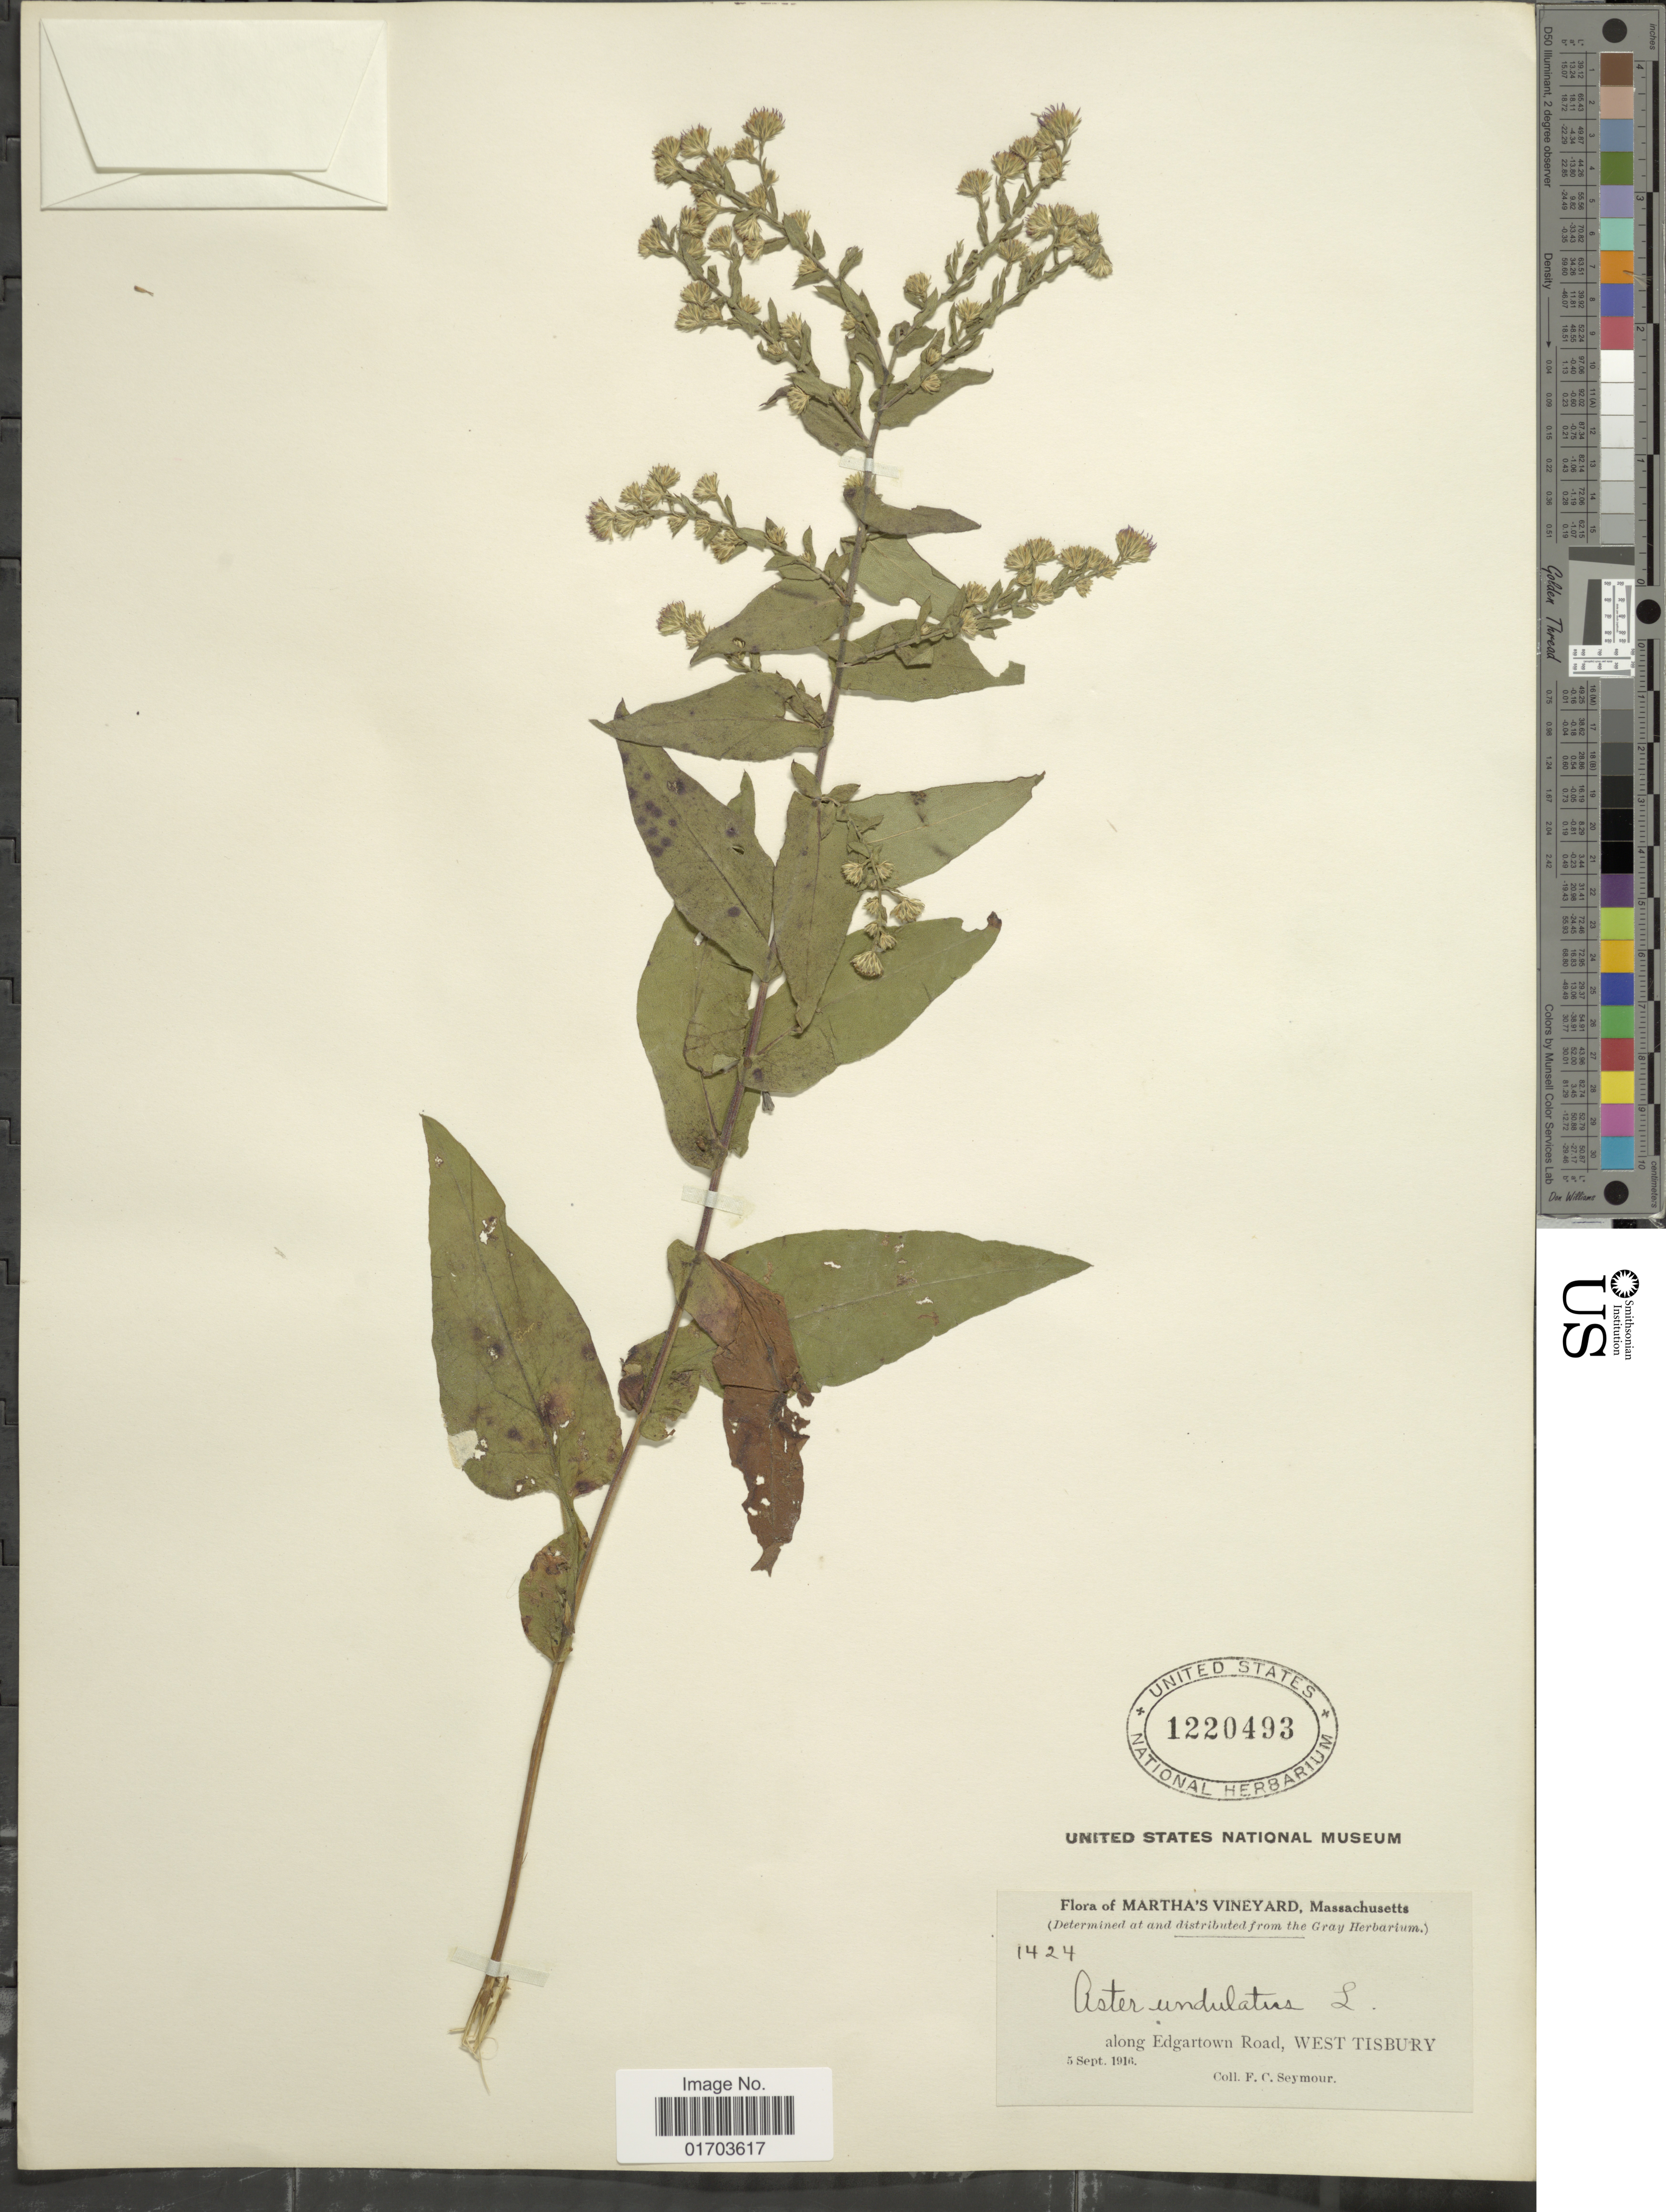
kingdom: Plantae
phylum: Tracheophyta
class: Magnoliopsida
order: Asterales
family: Asteraceae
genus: Symphyotrichum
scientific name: Symphyotrichum undulatum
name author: (L.) G.L. Nesom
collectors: F. C. Seymour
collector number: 1424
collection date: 1916-09-05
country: United States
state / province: Massachusetts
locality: Martha's Vineyard, Massachusetts. Along Edgartown Road, West Tisbury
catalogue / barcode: US 1220493